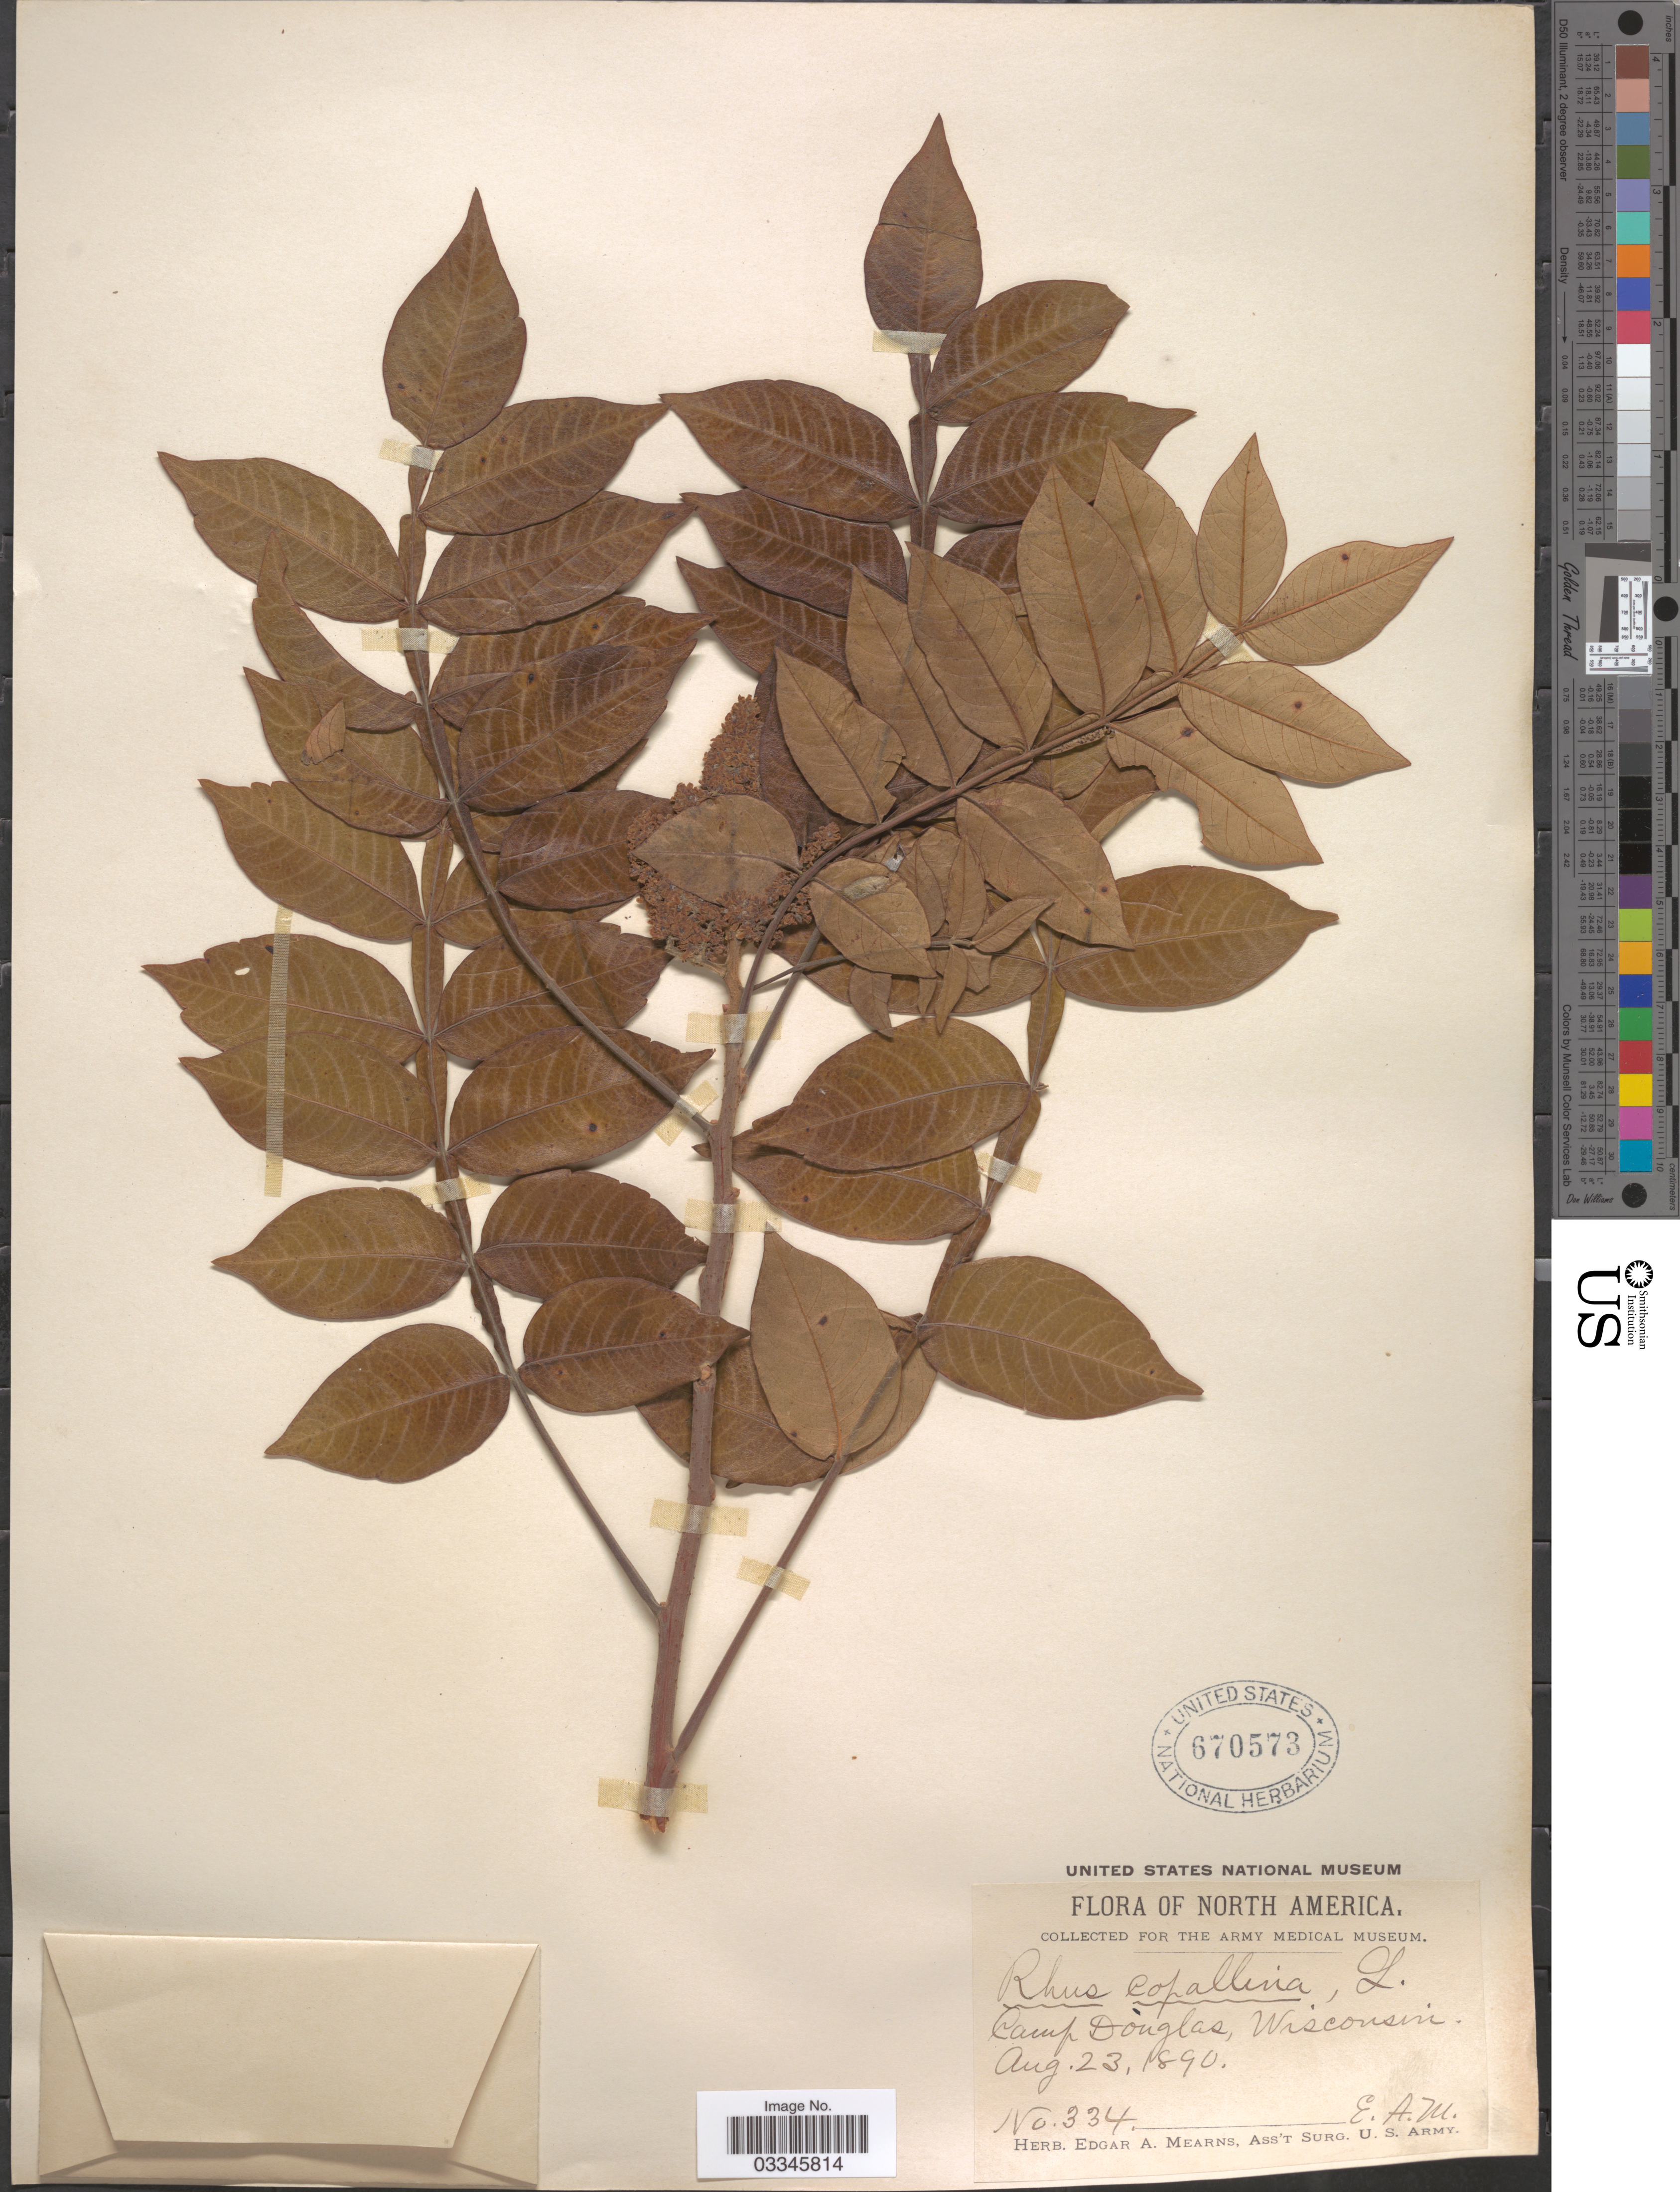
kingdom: Plantae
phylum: Tracheophyta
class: Magnoliopsida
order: Sapindales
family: Anacardiaceae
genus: Rhus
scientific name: Rhus copallinum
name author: L.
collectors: E. A. Mearns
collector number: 334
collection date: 1890-08-23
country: United States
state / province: Wisconsin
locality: Camp Douglas.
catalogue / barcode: US 670573